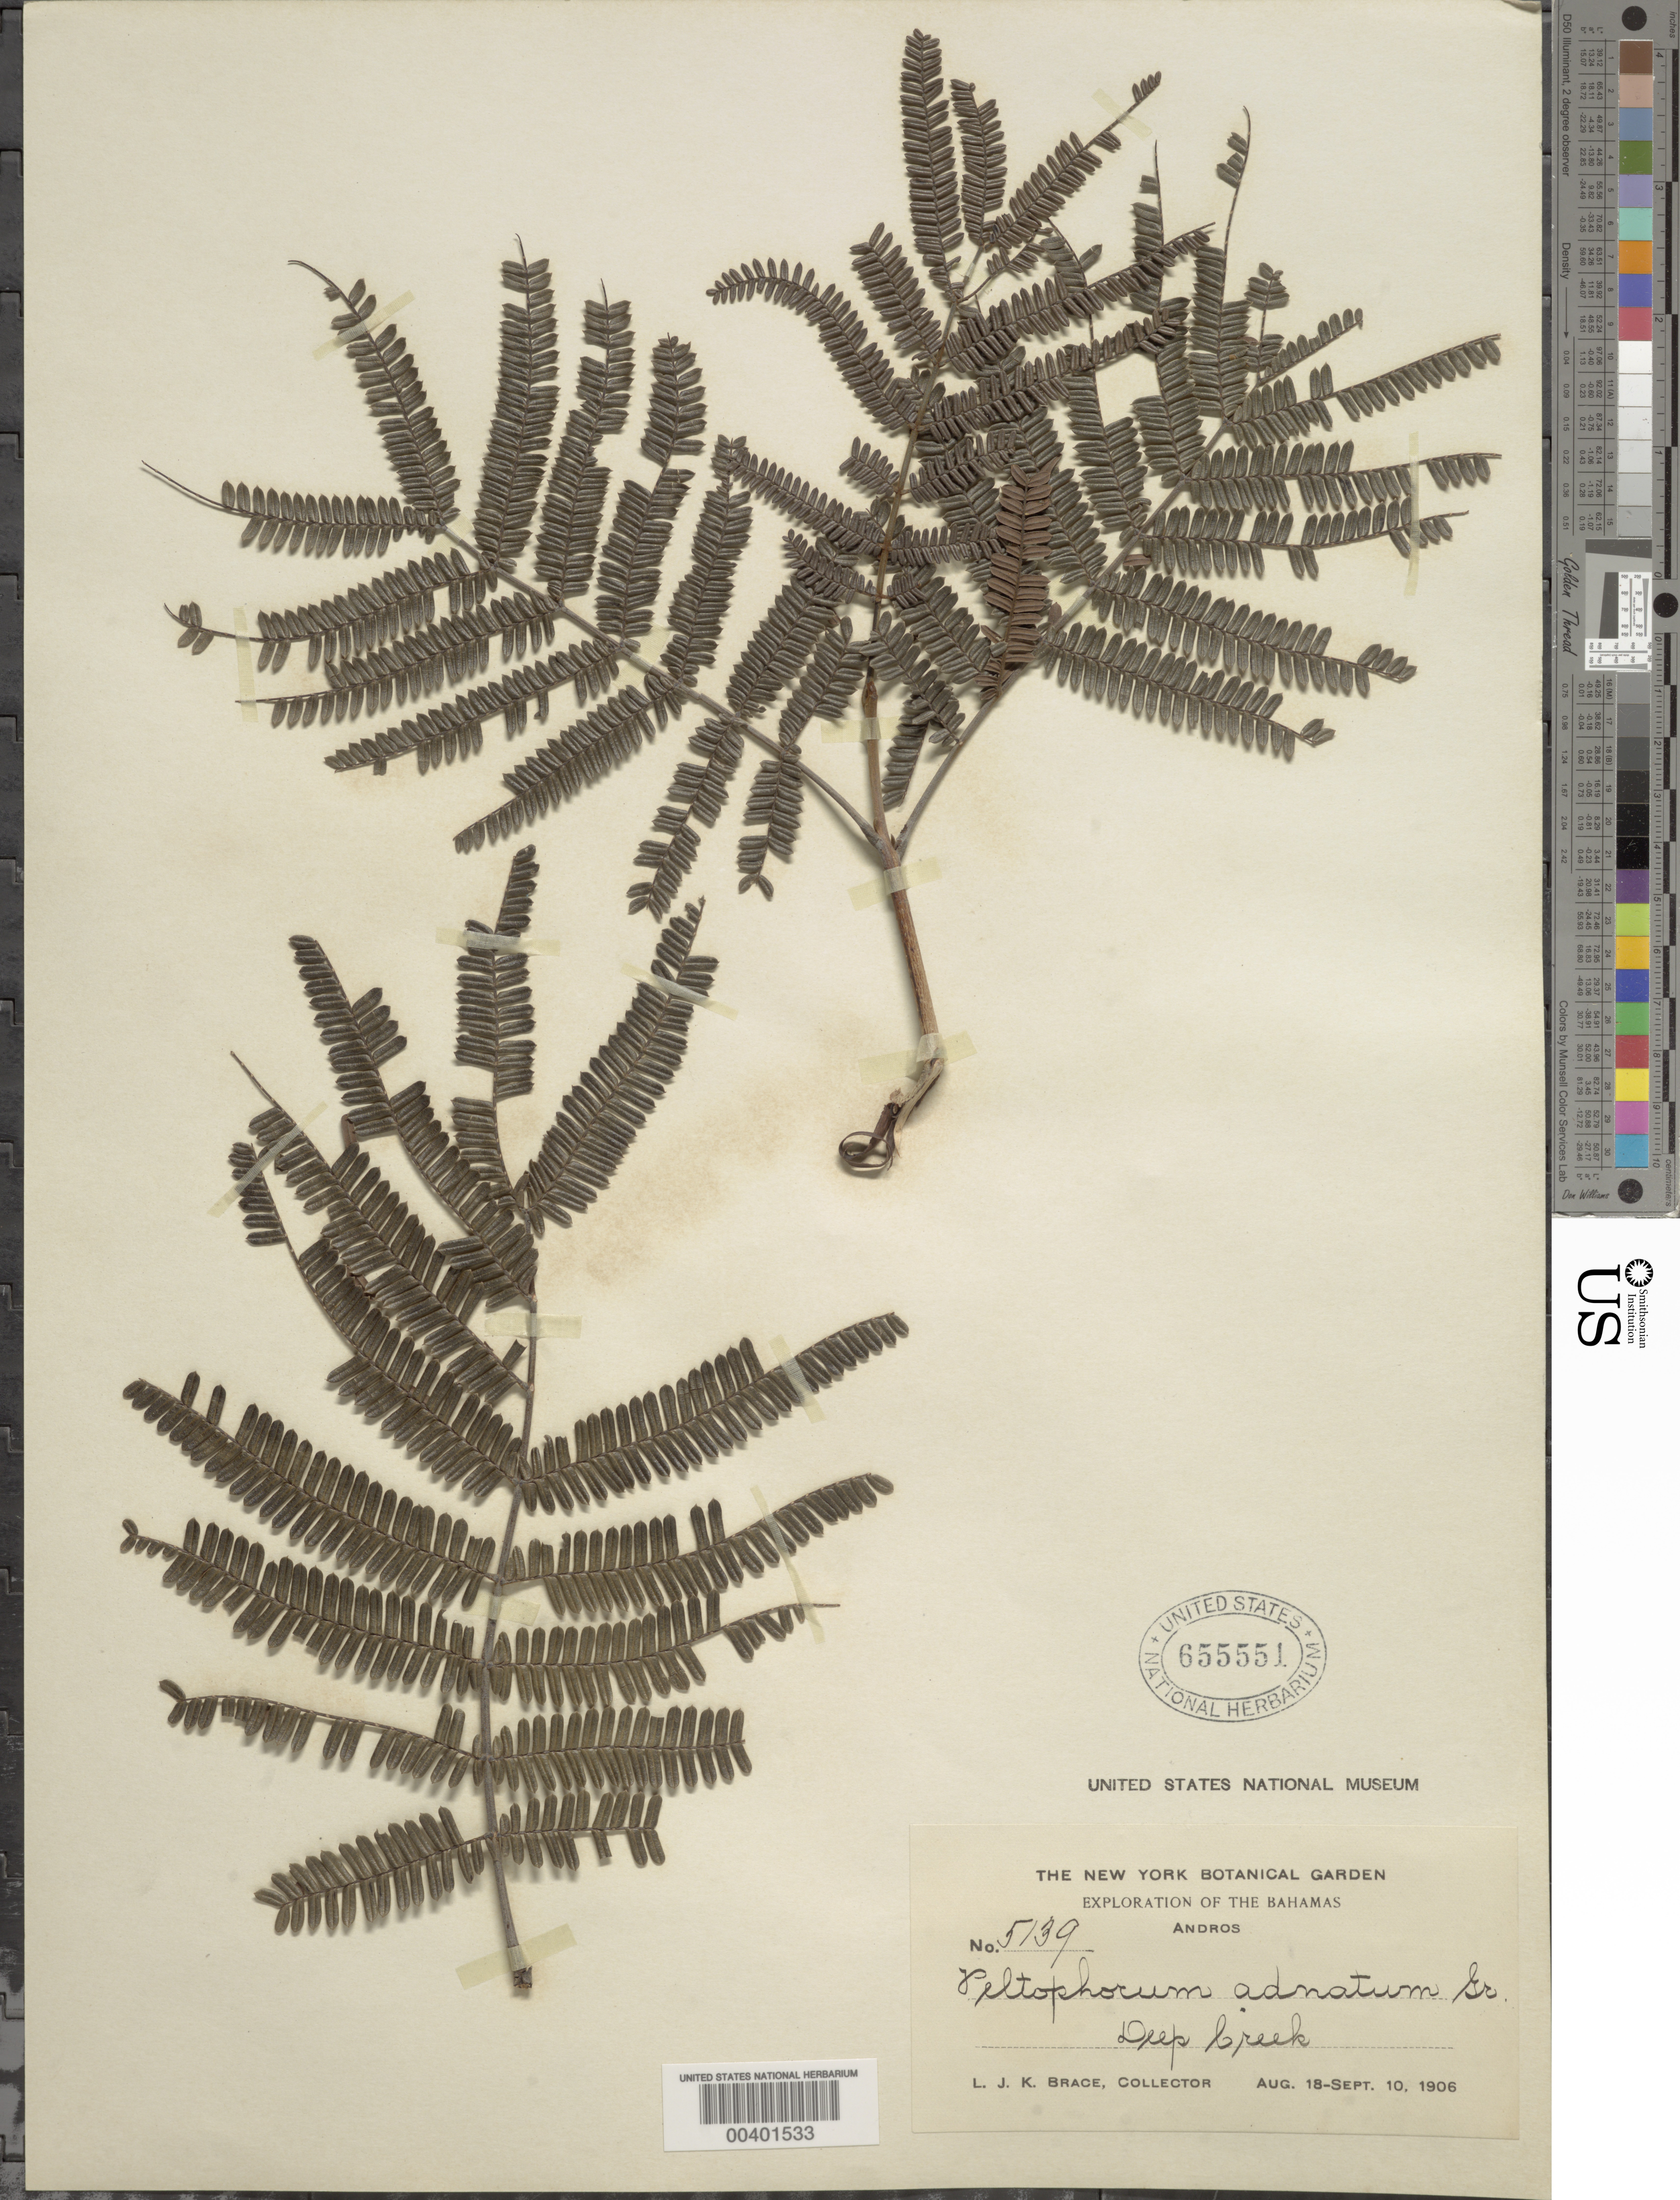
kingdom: Plantae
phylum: Tracheophyta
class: Magnoliopsida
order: Fabales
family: Fabaceae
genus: Peltophorum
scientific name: Peltophorum adnatum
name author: Griseb.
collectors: L. J. K. Brace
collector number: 5139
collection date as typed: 18 Aug 1906 to 10 Sep 1906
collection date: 1906-08-18/1906-09-10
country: Bahamas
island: Andros Island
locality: Deep creek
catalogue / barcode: US 655551